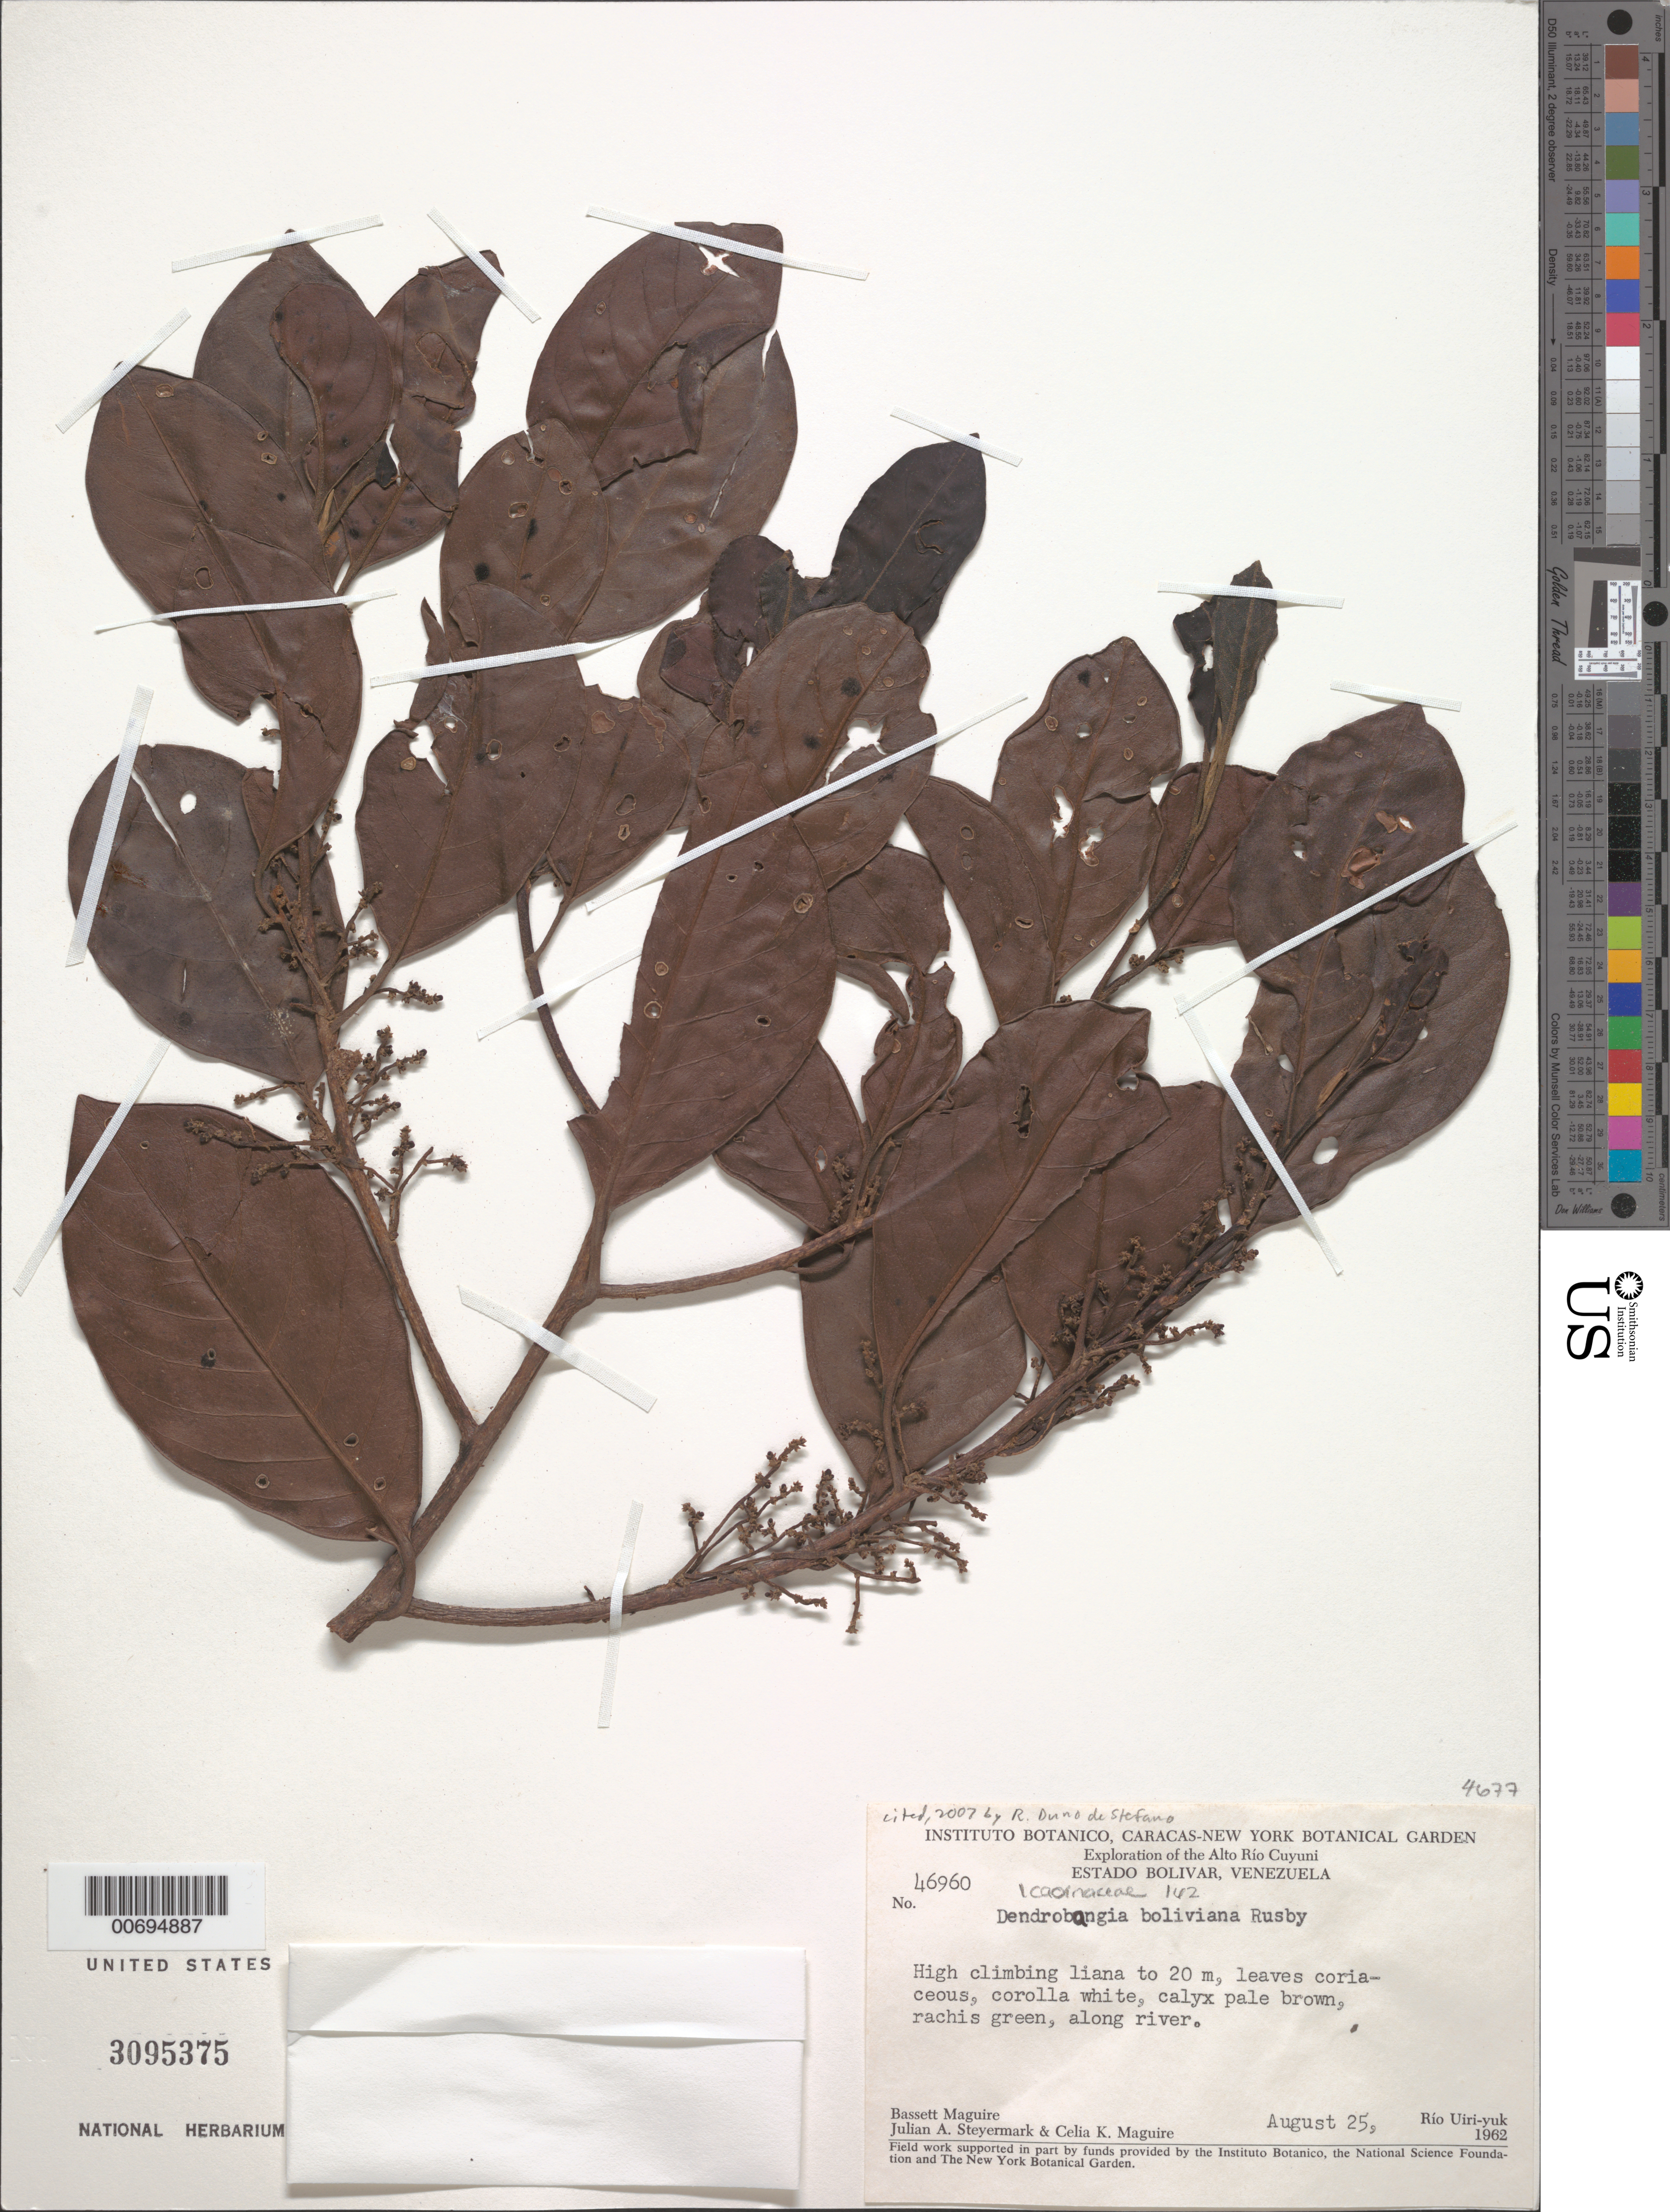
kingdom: Plantae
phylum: Tracheophyta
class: Magnoliopsida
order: Metteniusales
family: Metteniusaceae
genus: Dendrobangia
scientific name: Dendrobangia boliviana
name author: Rusby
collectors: B. Maguire, J. Steyermark & C. K. Maguire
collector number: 46960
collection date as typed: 25-Aug-62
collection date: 1962-08-25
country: Venezuela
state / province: Bolívar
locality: Alto Río Cuyuni, Río Uiri-yuk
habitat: Along river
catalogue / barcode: US 3095375